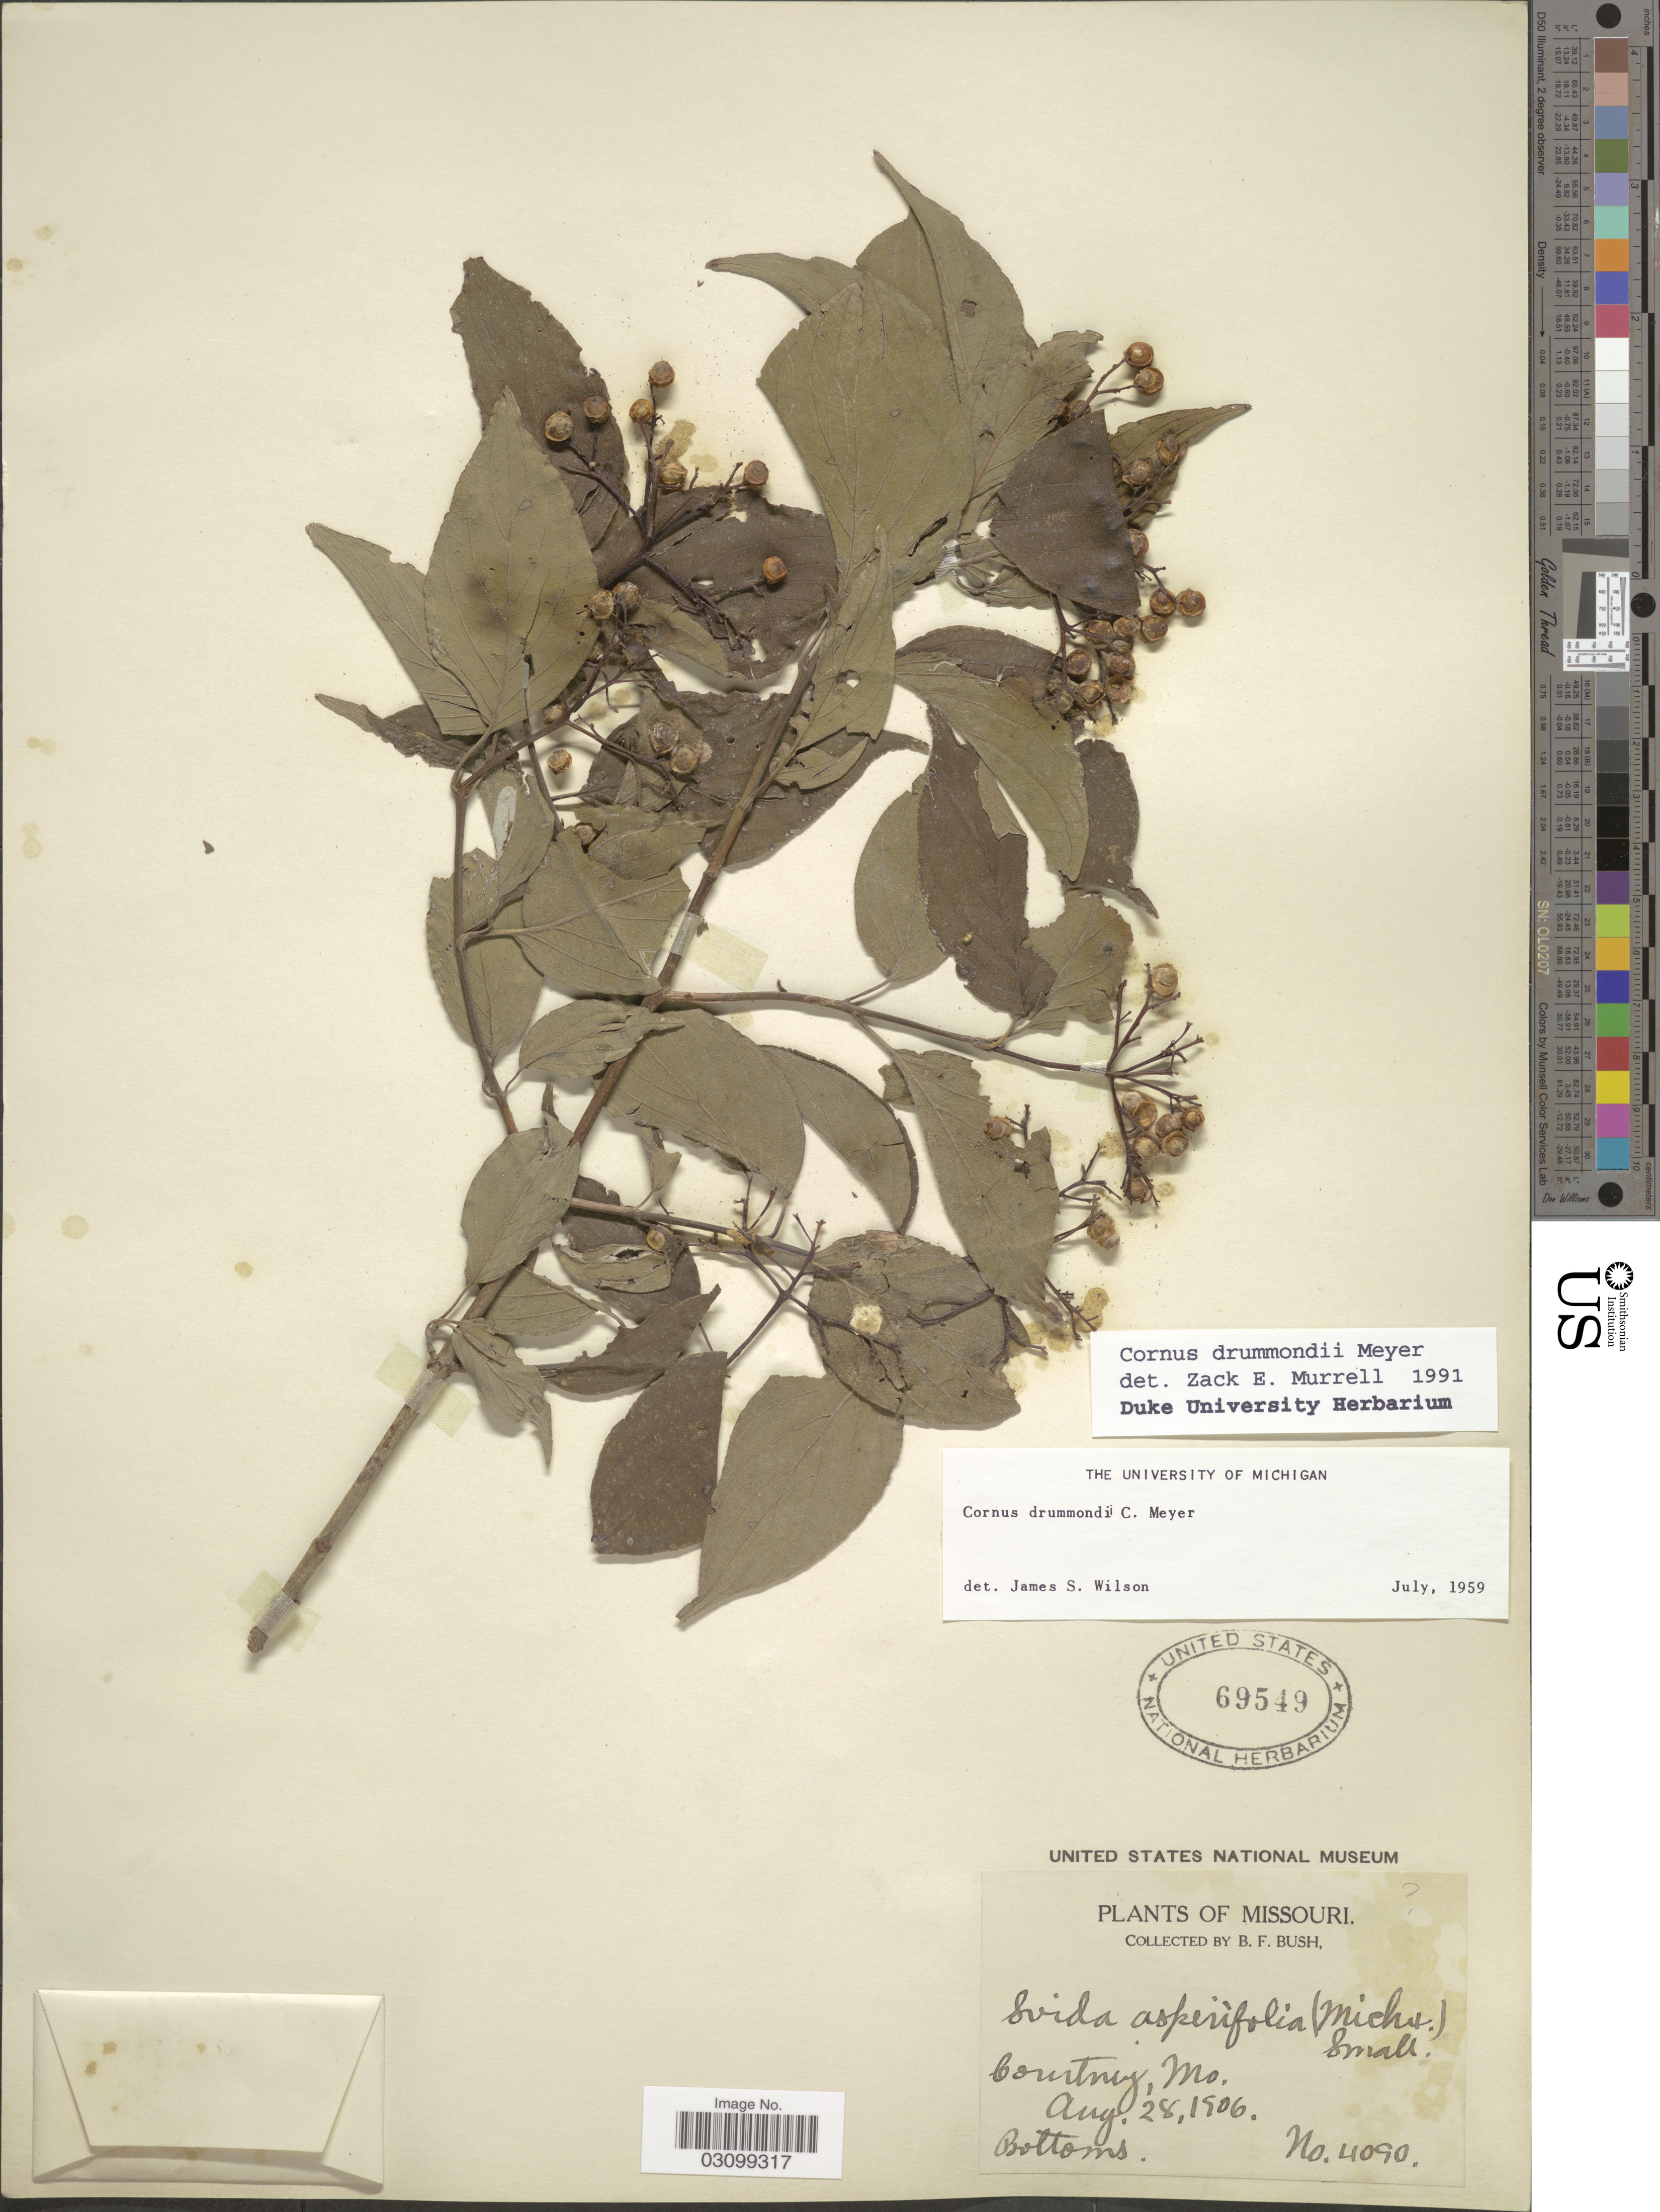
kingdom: Plantae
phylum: Tracheophyta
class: Magnoliopsida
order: Cornales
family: Cornaceae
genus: Cornus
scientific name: Cornus drummondii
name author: C.A. Mey.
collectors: B. F. Bush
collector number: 4090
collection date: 1906-08-28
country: United States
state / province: Missouri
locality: Courtney.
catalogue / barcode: US 69549